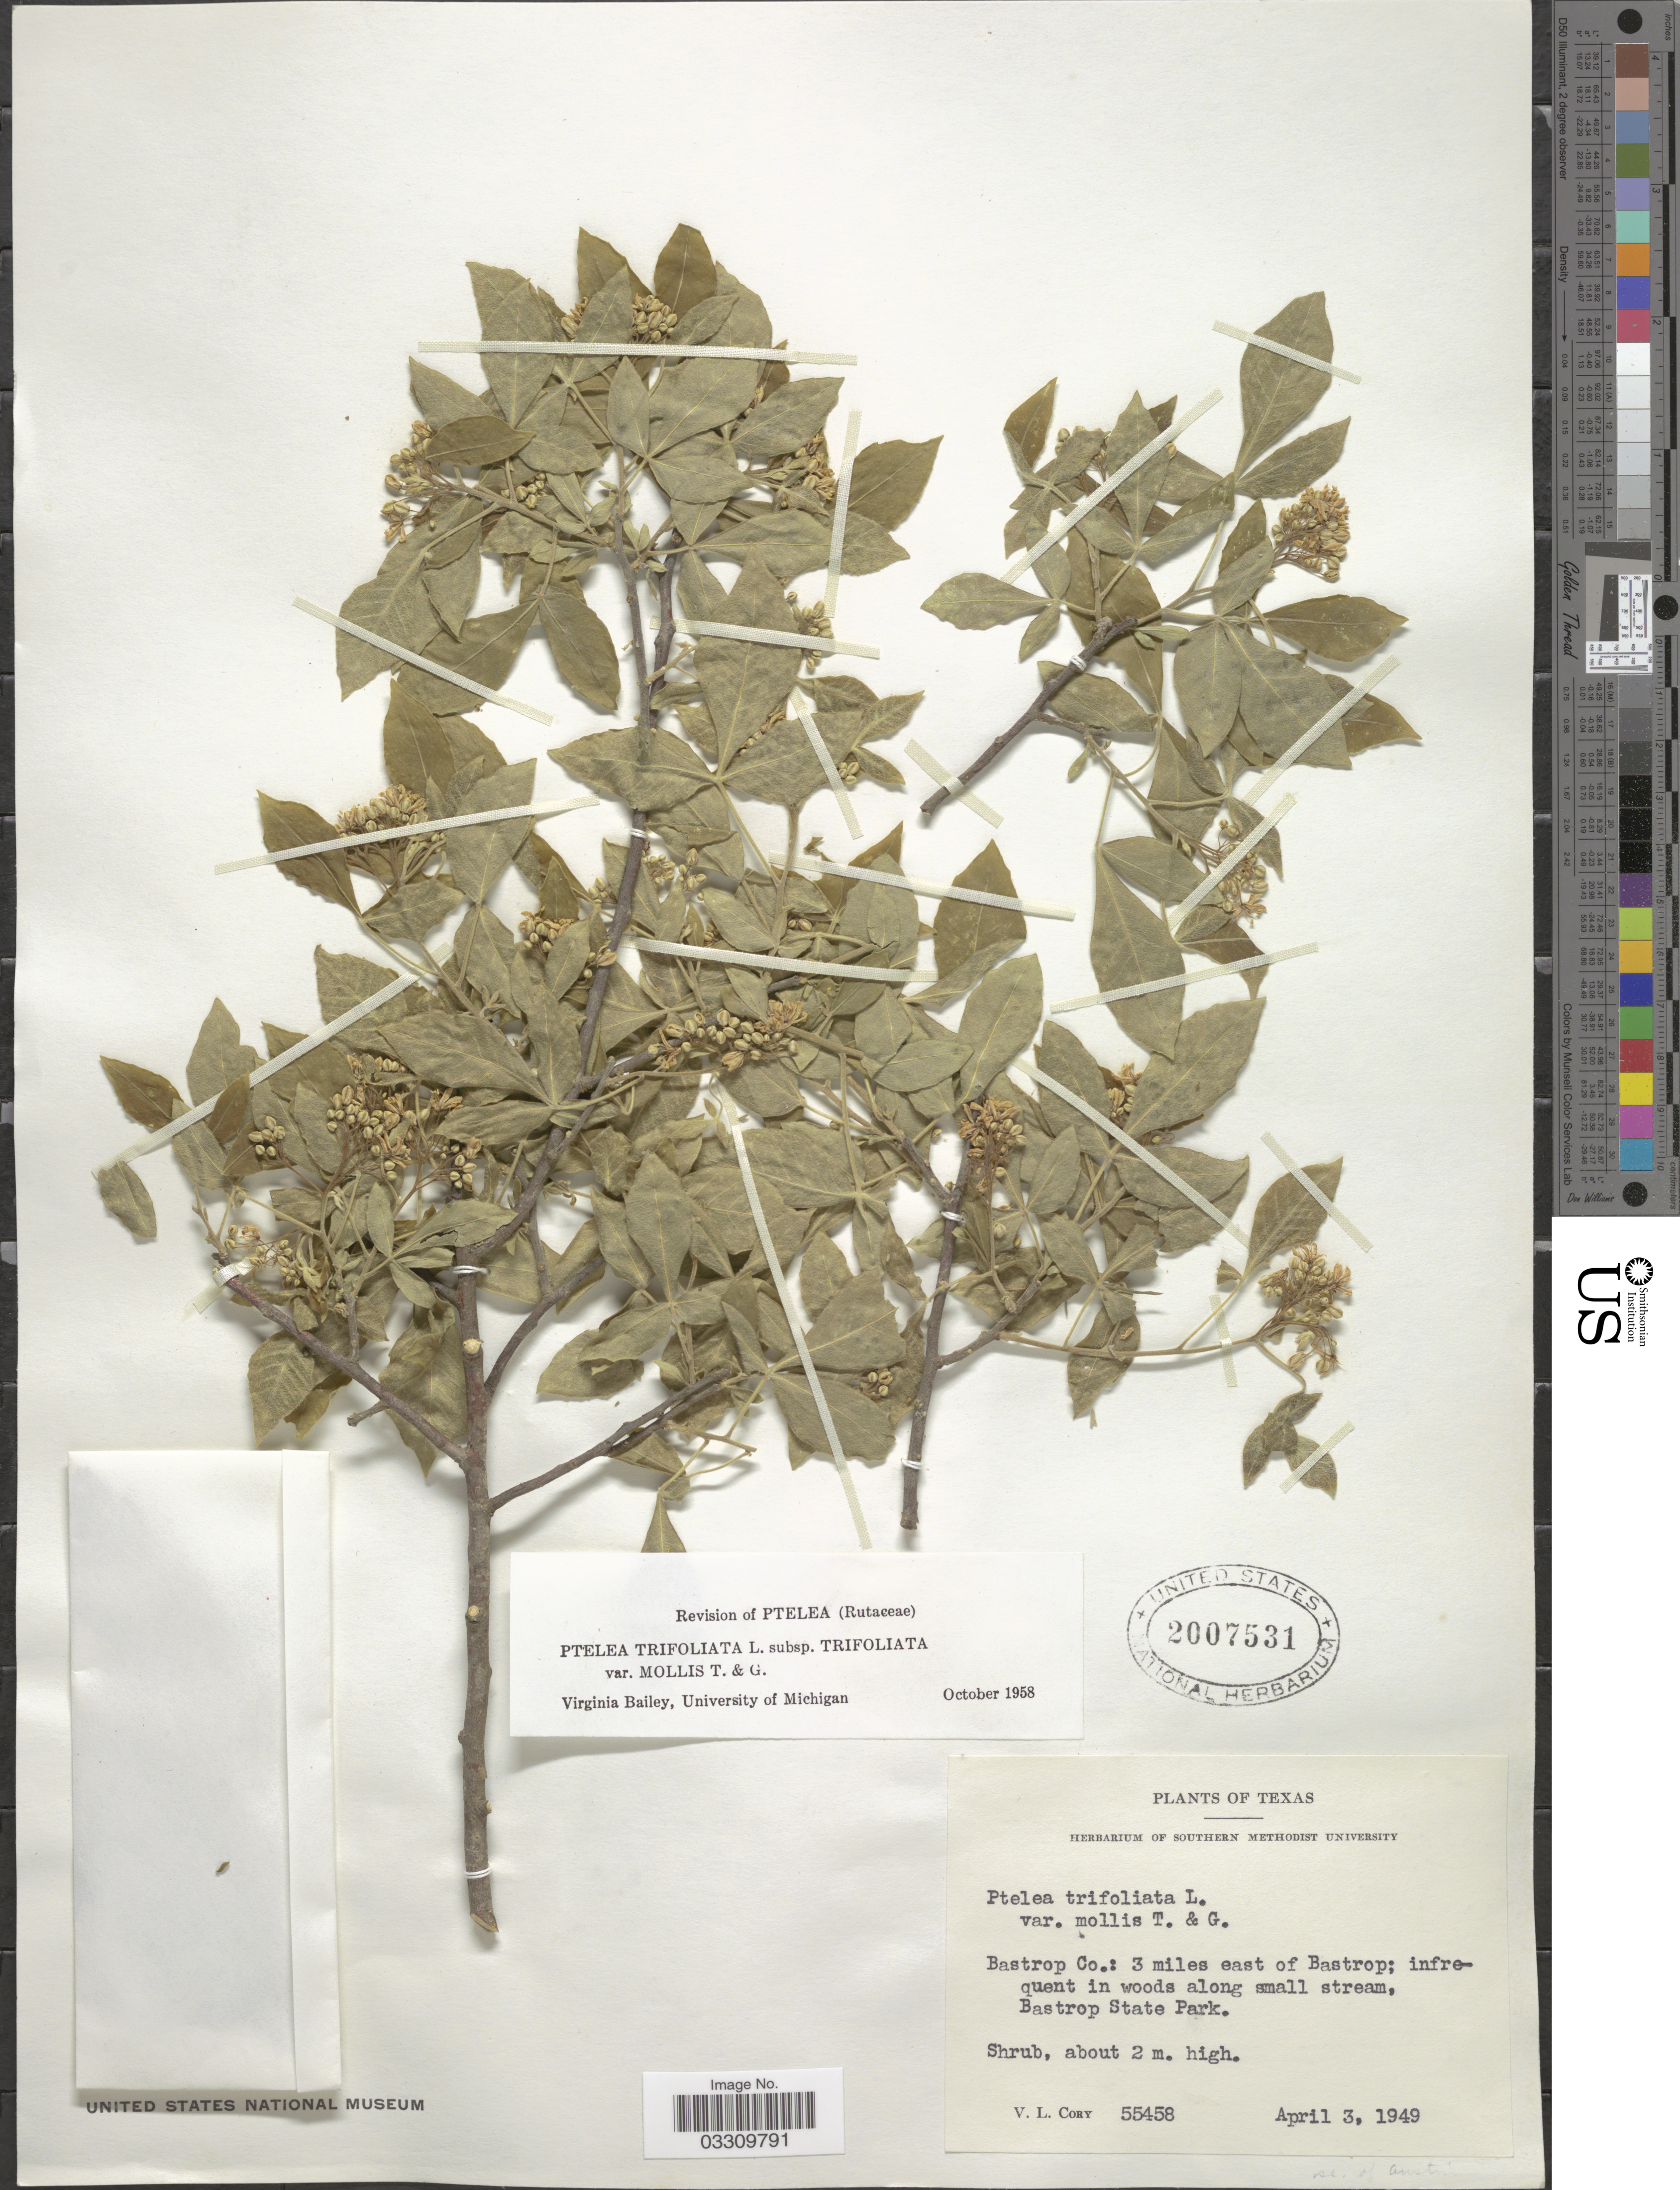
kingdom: Plantae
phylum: Tracheophyta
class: Magnoliopsida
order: Sapindales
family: Rutaceae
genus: Ptelea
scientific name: Ptelea trifoliata var. mollis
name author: Torr. & A. Gray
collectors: V. Cory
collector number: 55458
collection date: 1949-04-03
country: United States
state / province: Texas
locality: Bastrop Co.: 3 miles east of Bastrop. Bastrop State Park.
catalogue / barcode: US 2007531